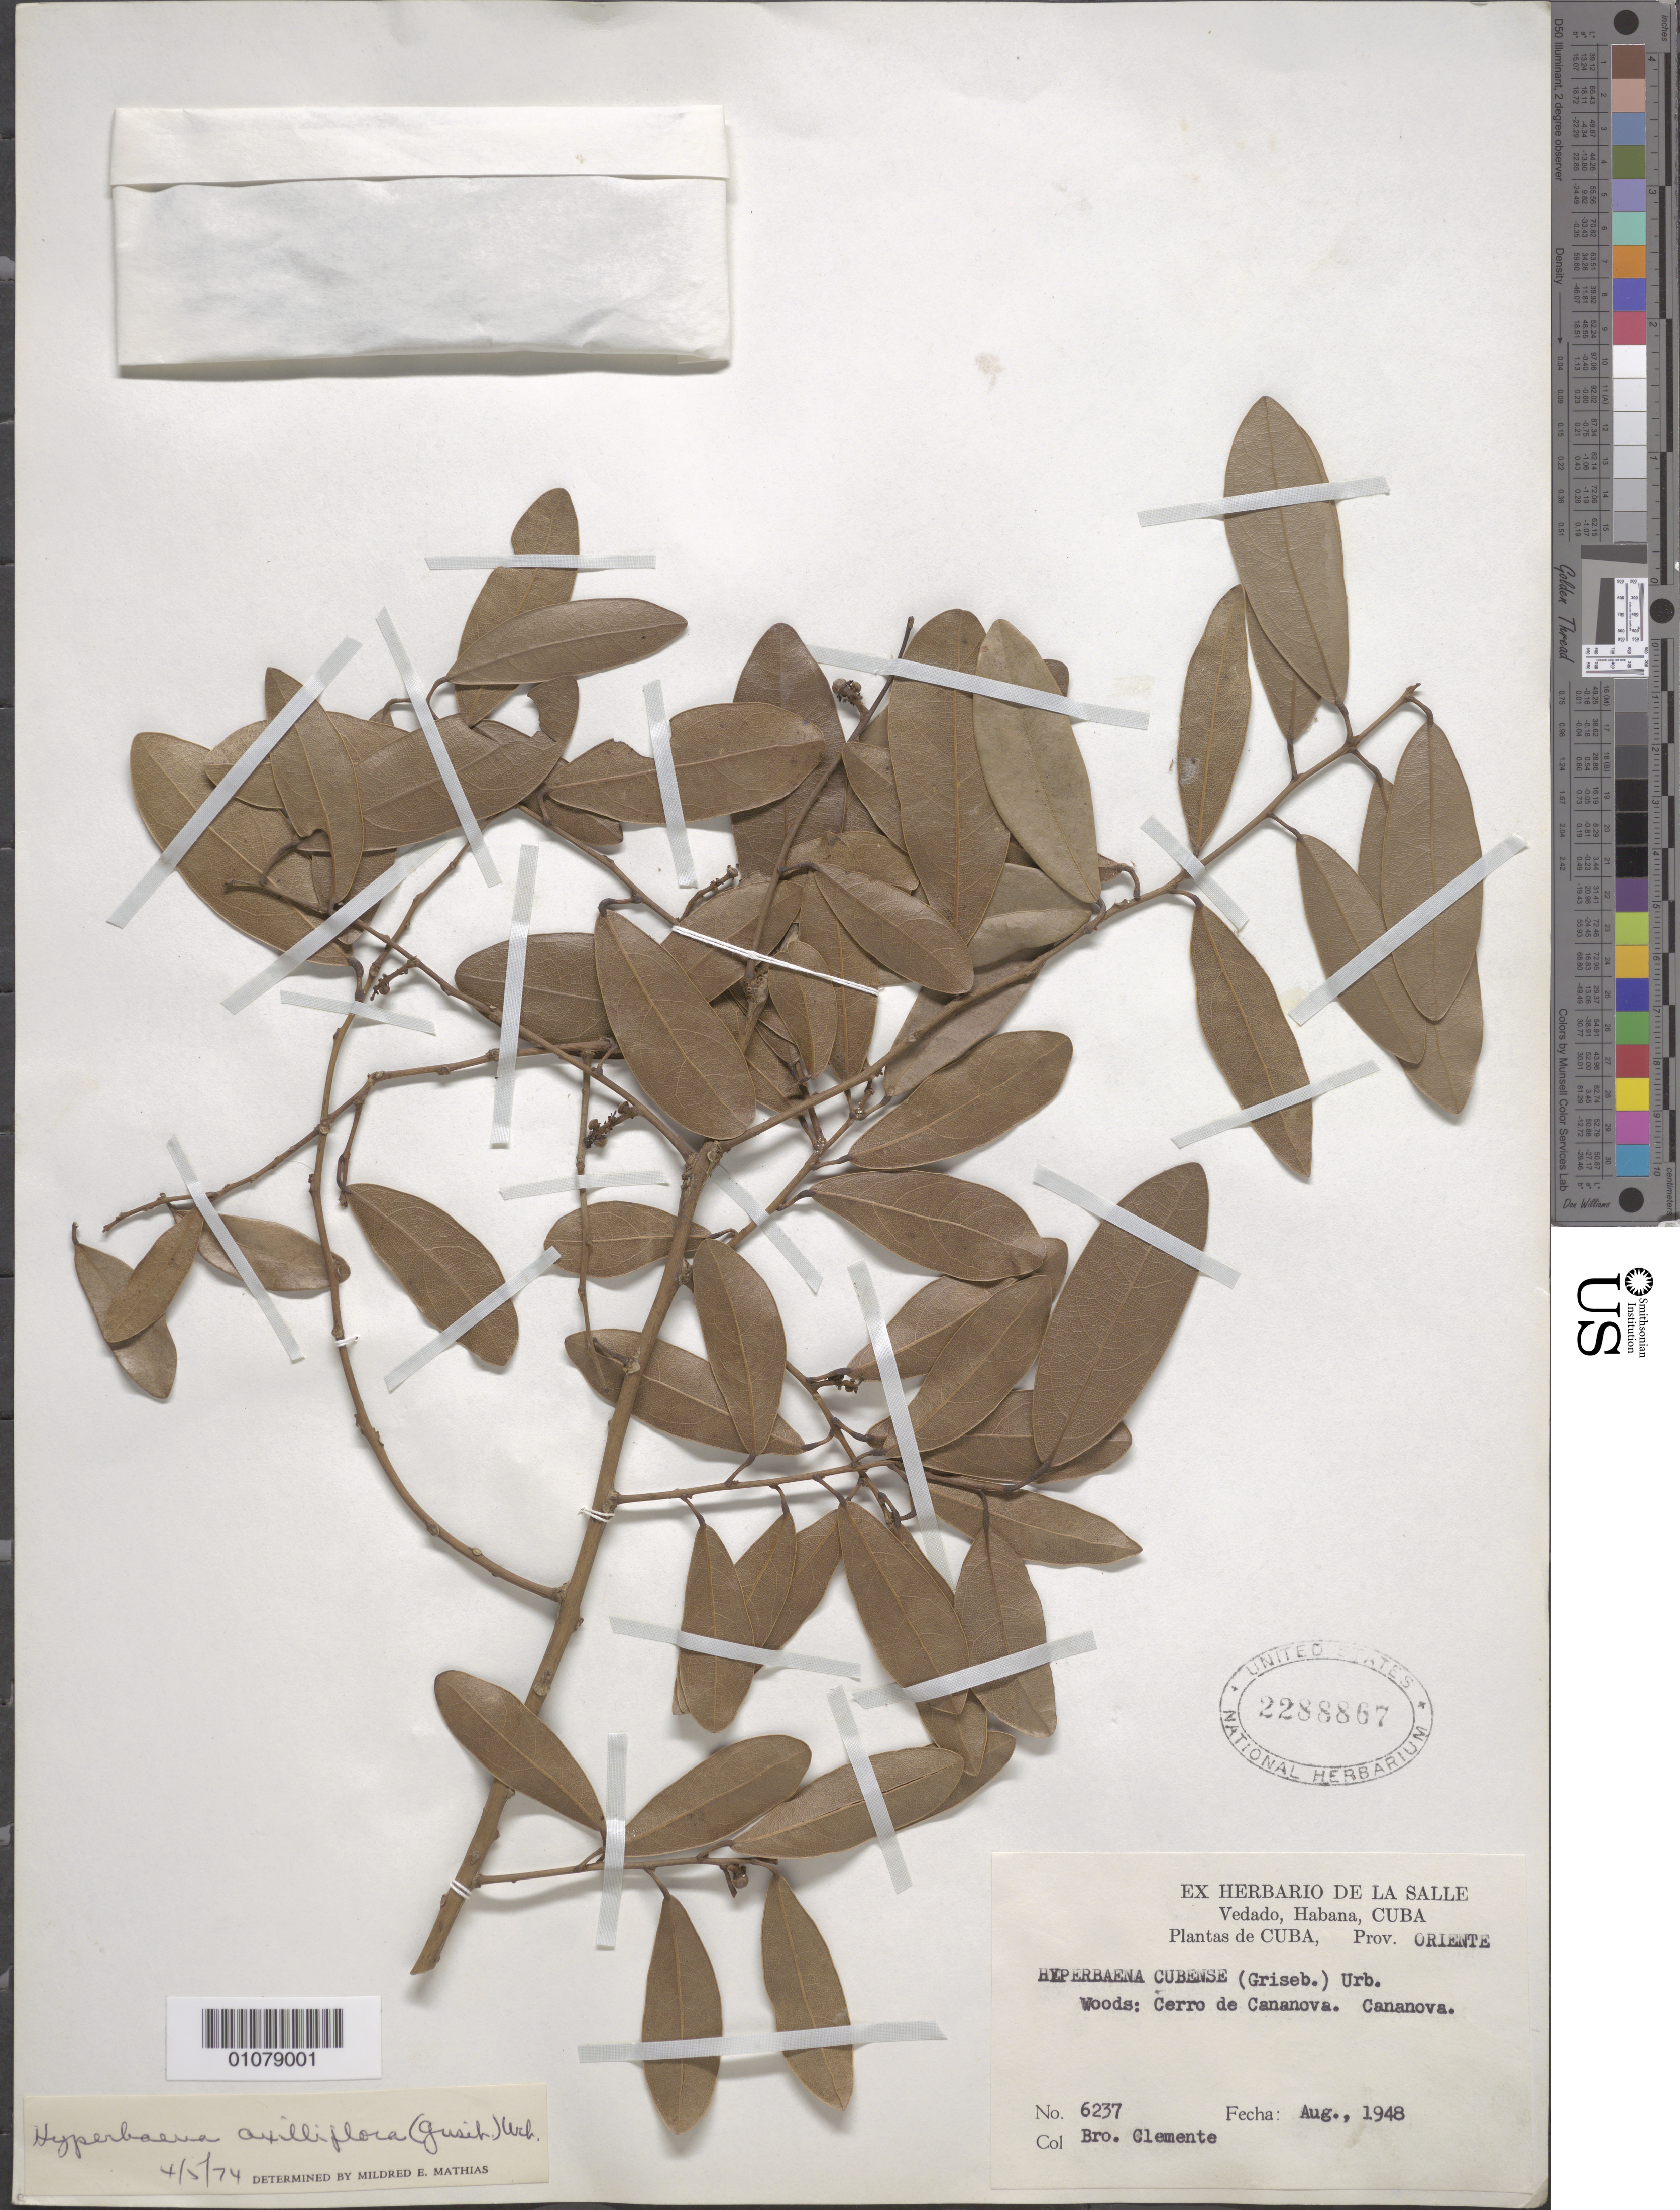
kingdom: Plantae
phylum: Tracheophyta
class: Magnoliopsida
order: Ranunculales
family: Menispermaceae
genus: Hyperbaena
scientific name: Hyperbaena axilliflora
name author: (Griseb.) Urb.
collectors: B. Clement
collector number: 6237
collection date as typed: Aug 1948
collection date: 1948-08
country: Cuba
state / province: Holguín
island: Cuba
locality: Oriente Woods: Cerro de Cananova Cananova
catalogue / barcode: US 2288867